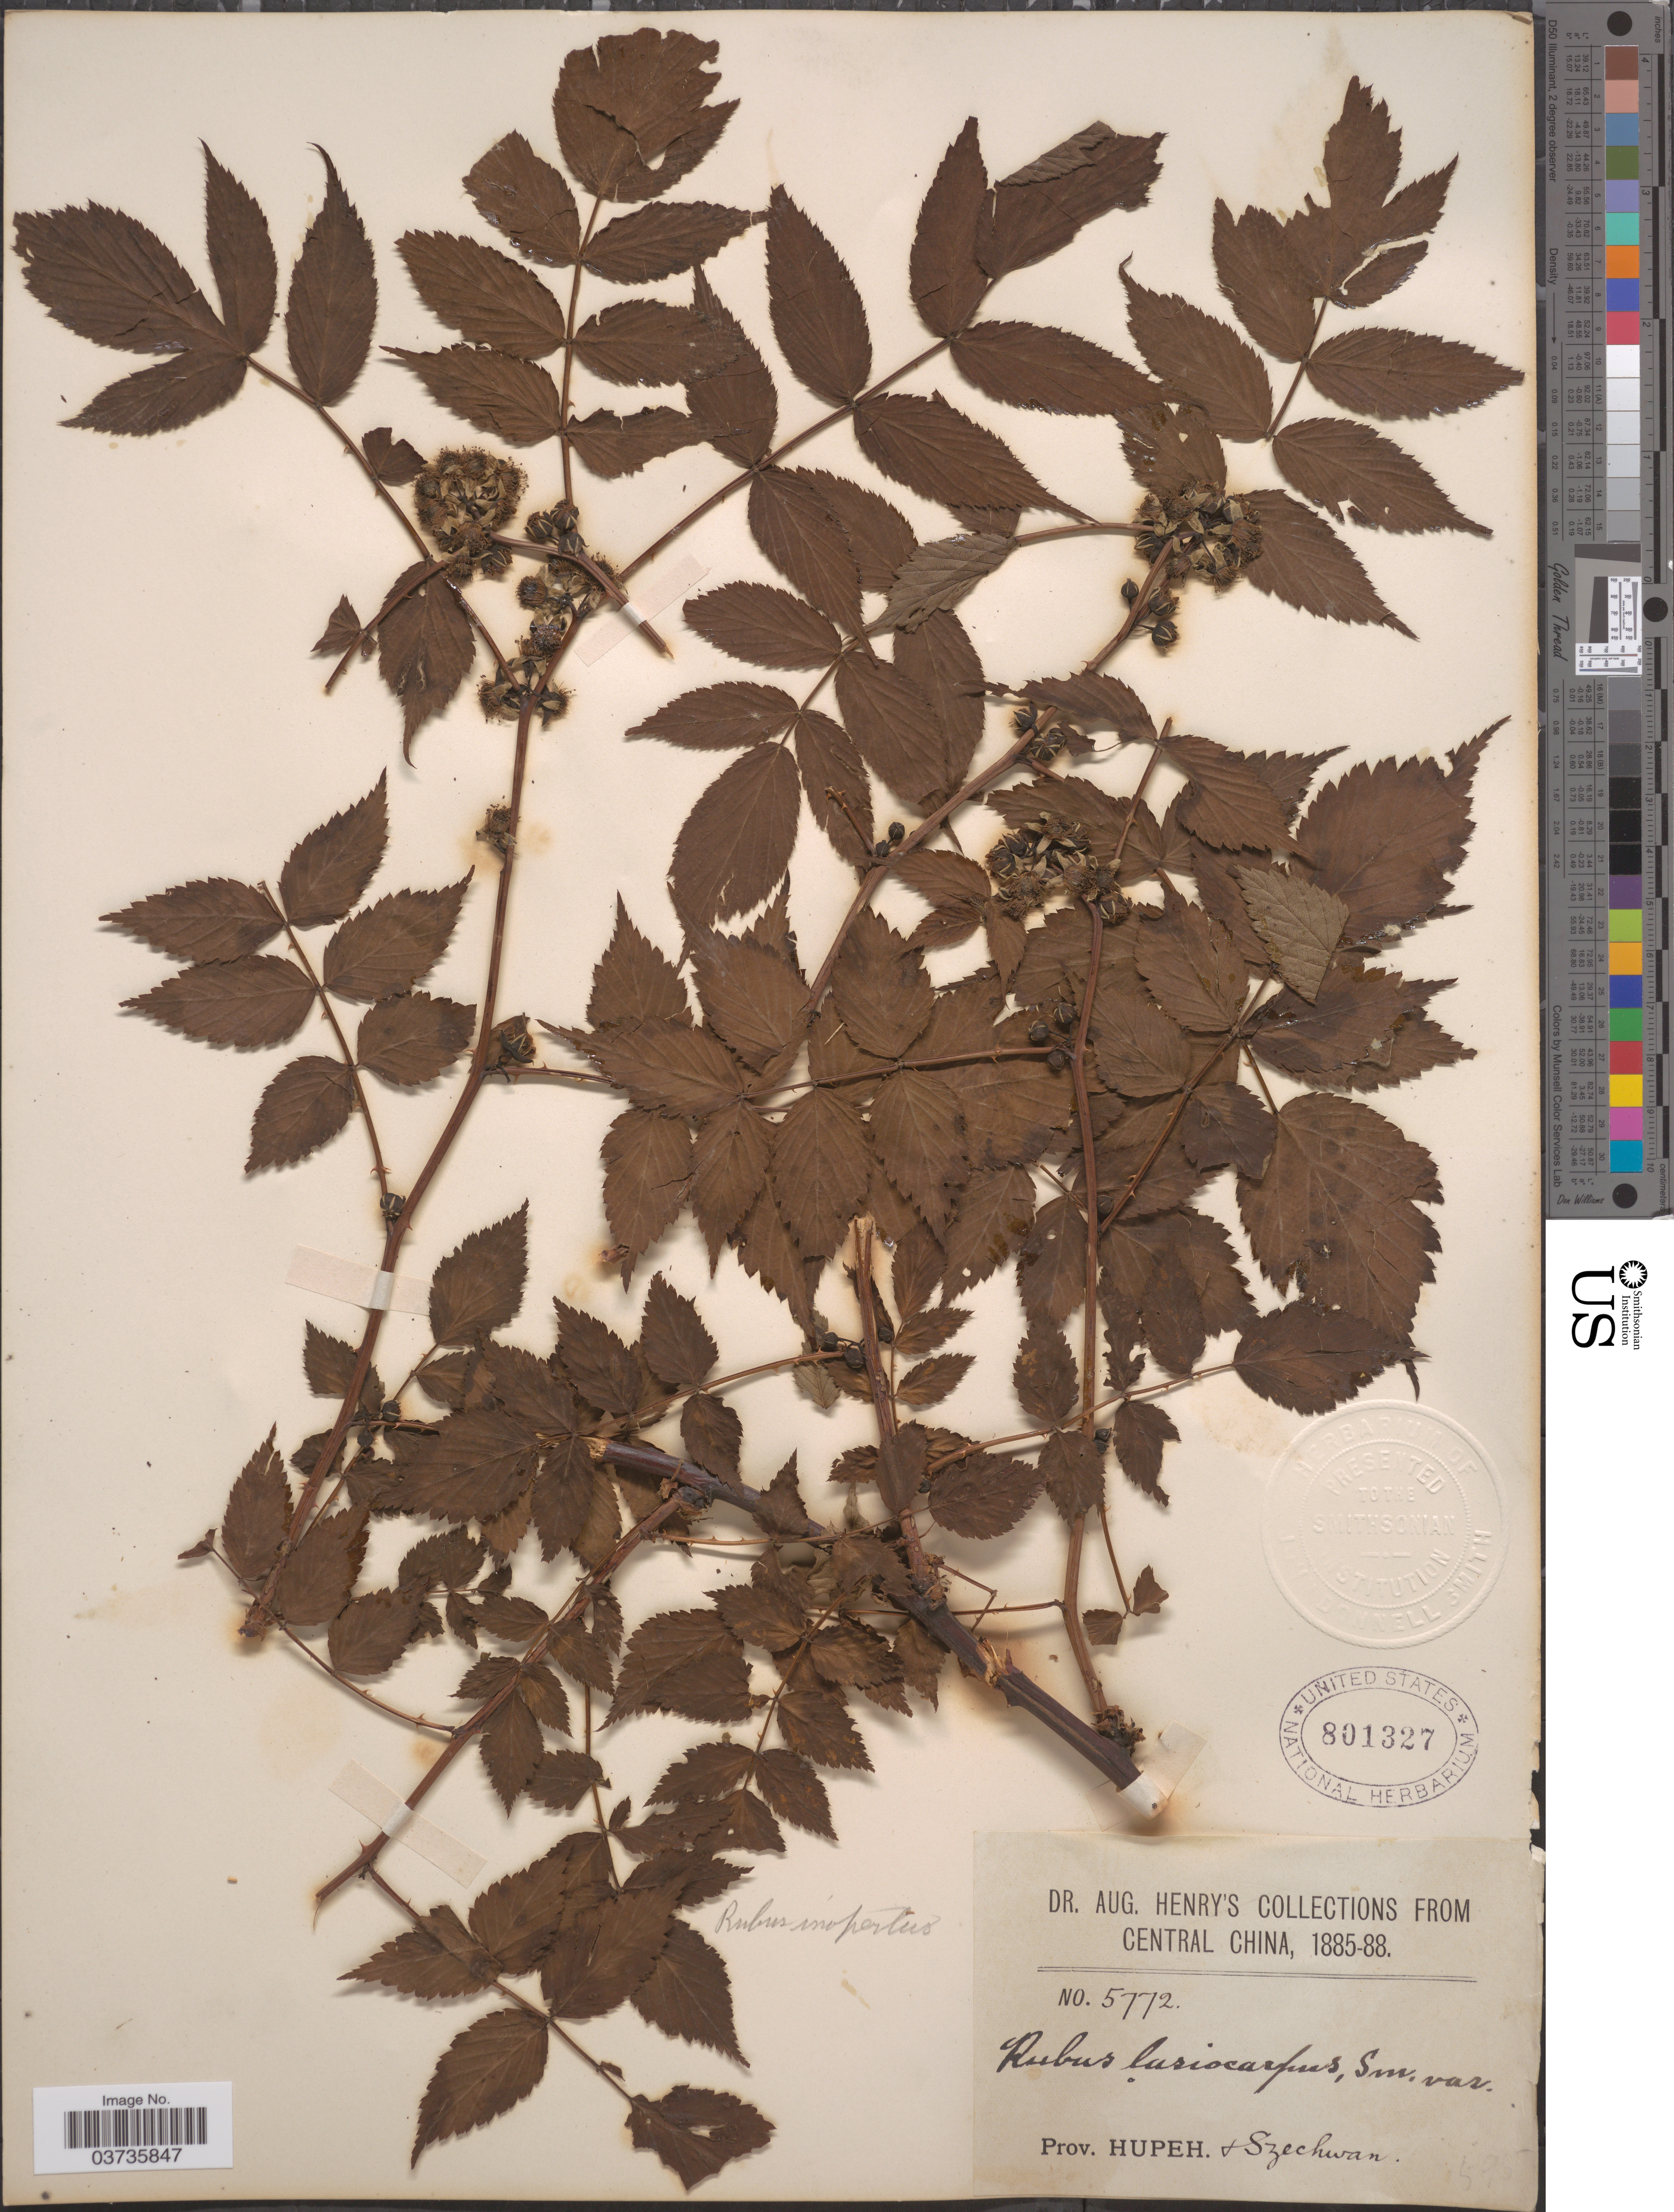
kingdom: Plantae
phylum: Tracheophyta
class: Magnoliopsida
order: Rosales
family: Rosaceae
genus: Rubus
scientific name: Rubus inopertus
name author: (Focke ex Diels) Focke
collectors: A. Henry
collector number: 5772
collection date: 1885/1888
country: China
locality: Central China. Prov. Hupeh. + Szechwan.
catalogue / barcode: US 801327